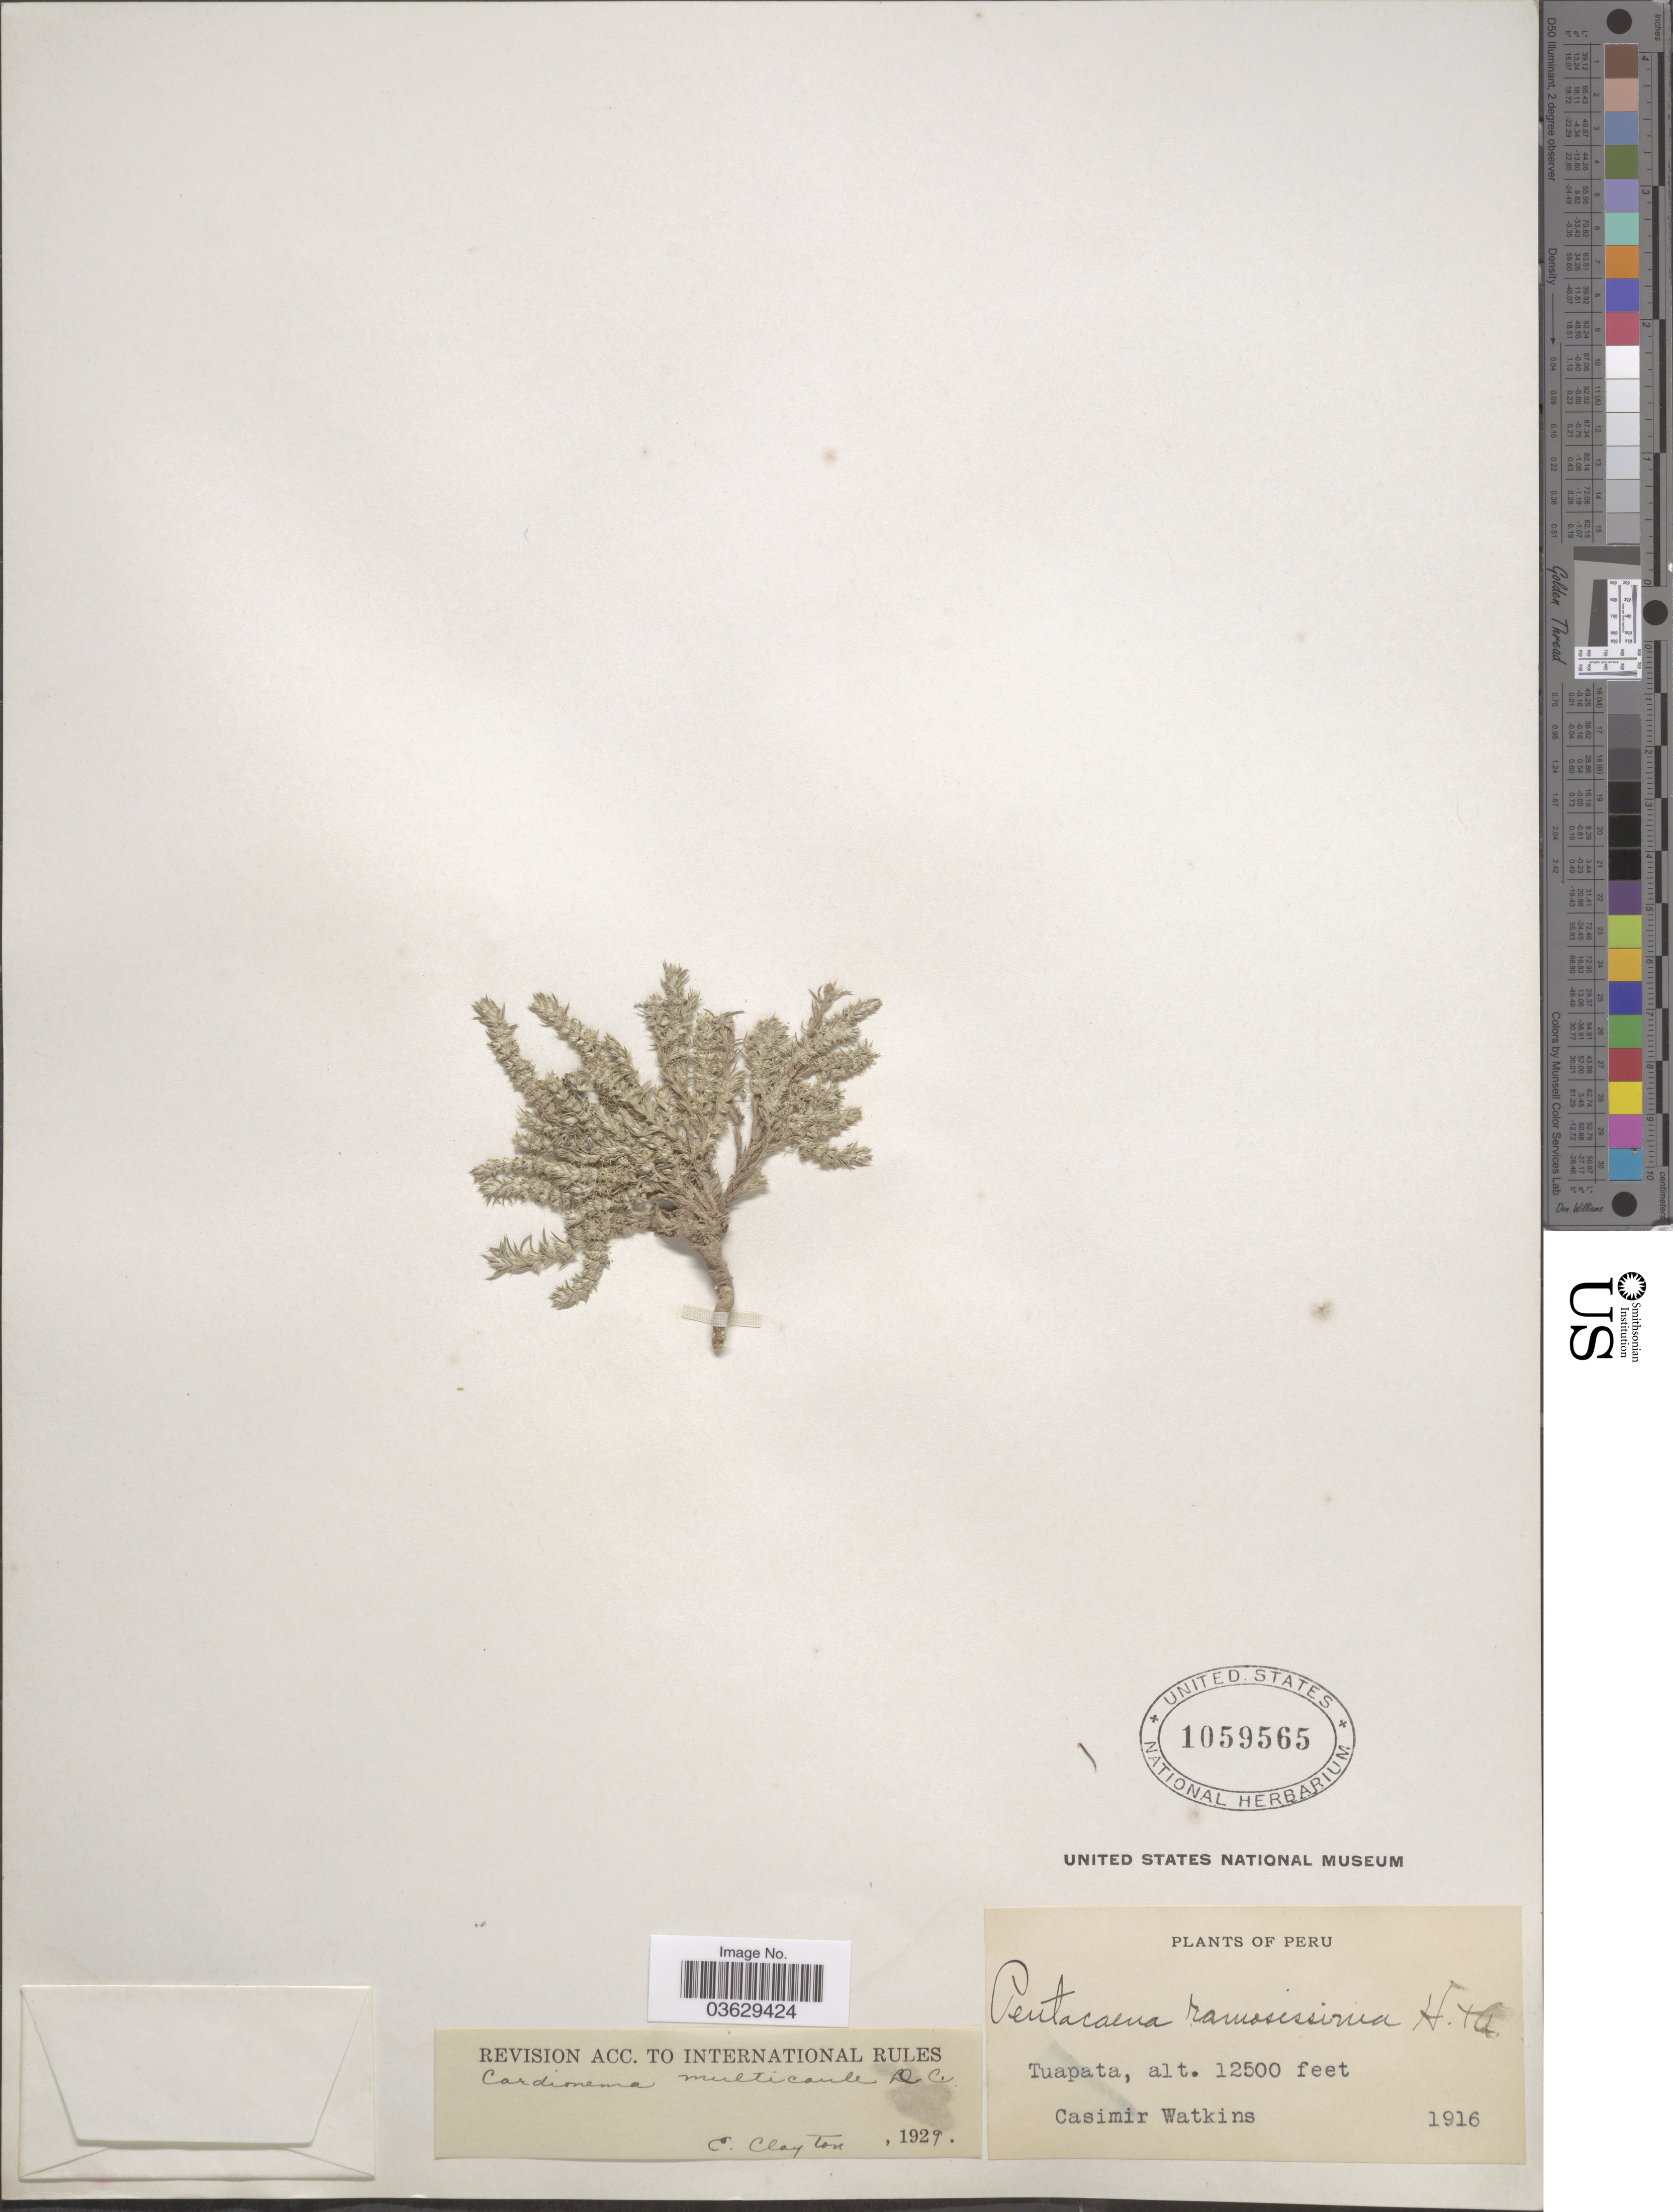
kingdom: Plantae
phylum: Tracheophyta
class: Magnoliopsida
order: Caryophyllales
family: Caryophyllaceae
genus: Cardionema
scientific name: Cardionema ramosissimum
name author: (Weinm.) A. Nelson & J.F. Macbr.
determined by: U.S. National Herbarium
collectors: C. Watkins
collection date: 1916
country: Peru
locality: Tuapata.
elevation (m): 3810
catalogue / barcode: US 1059565